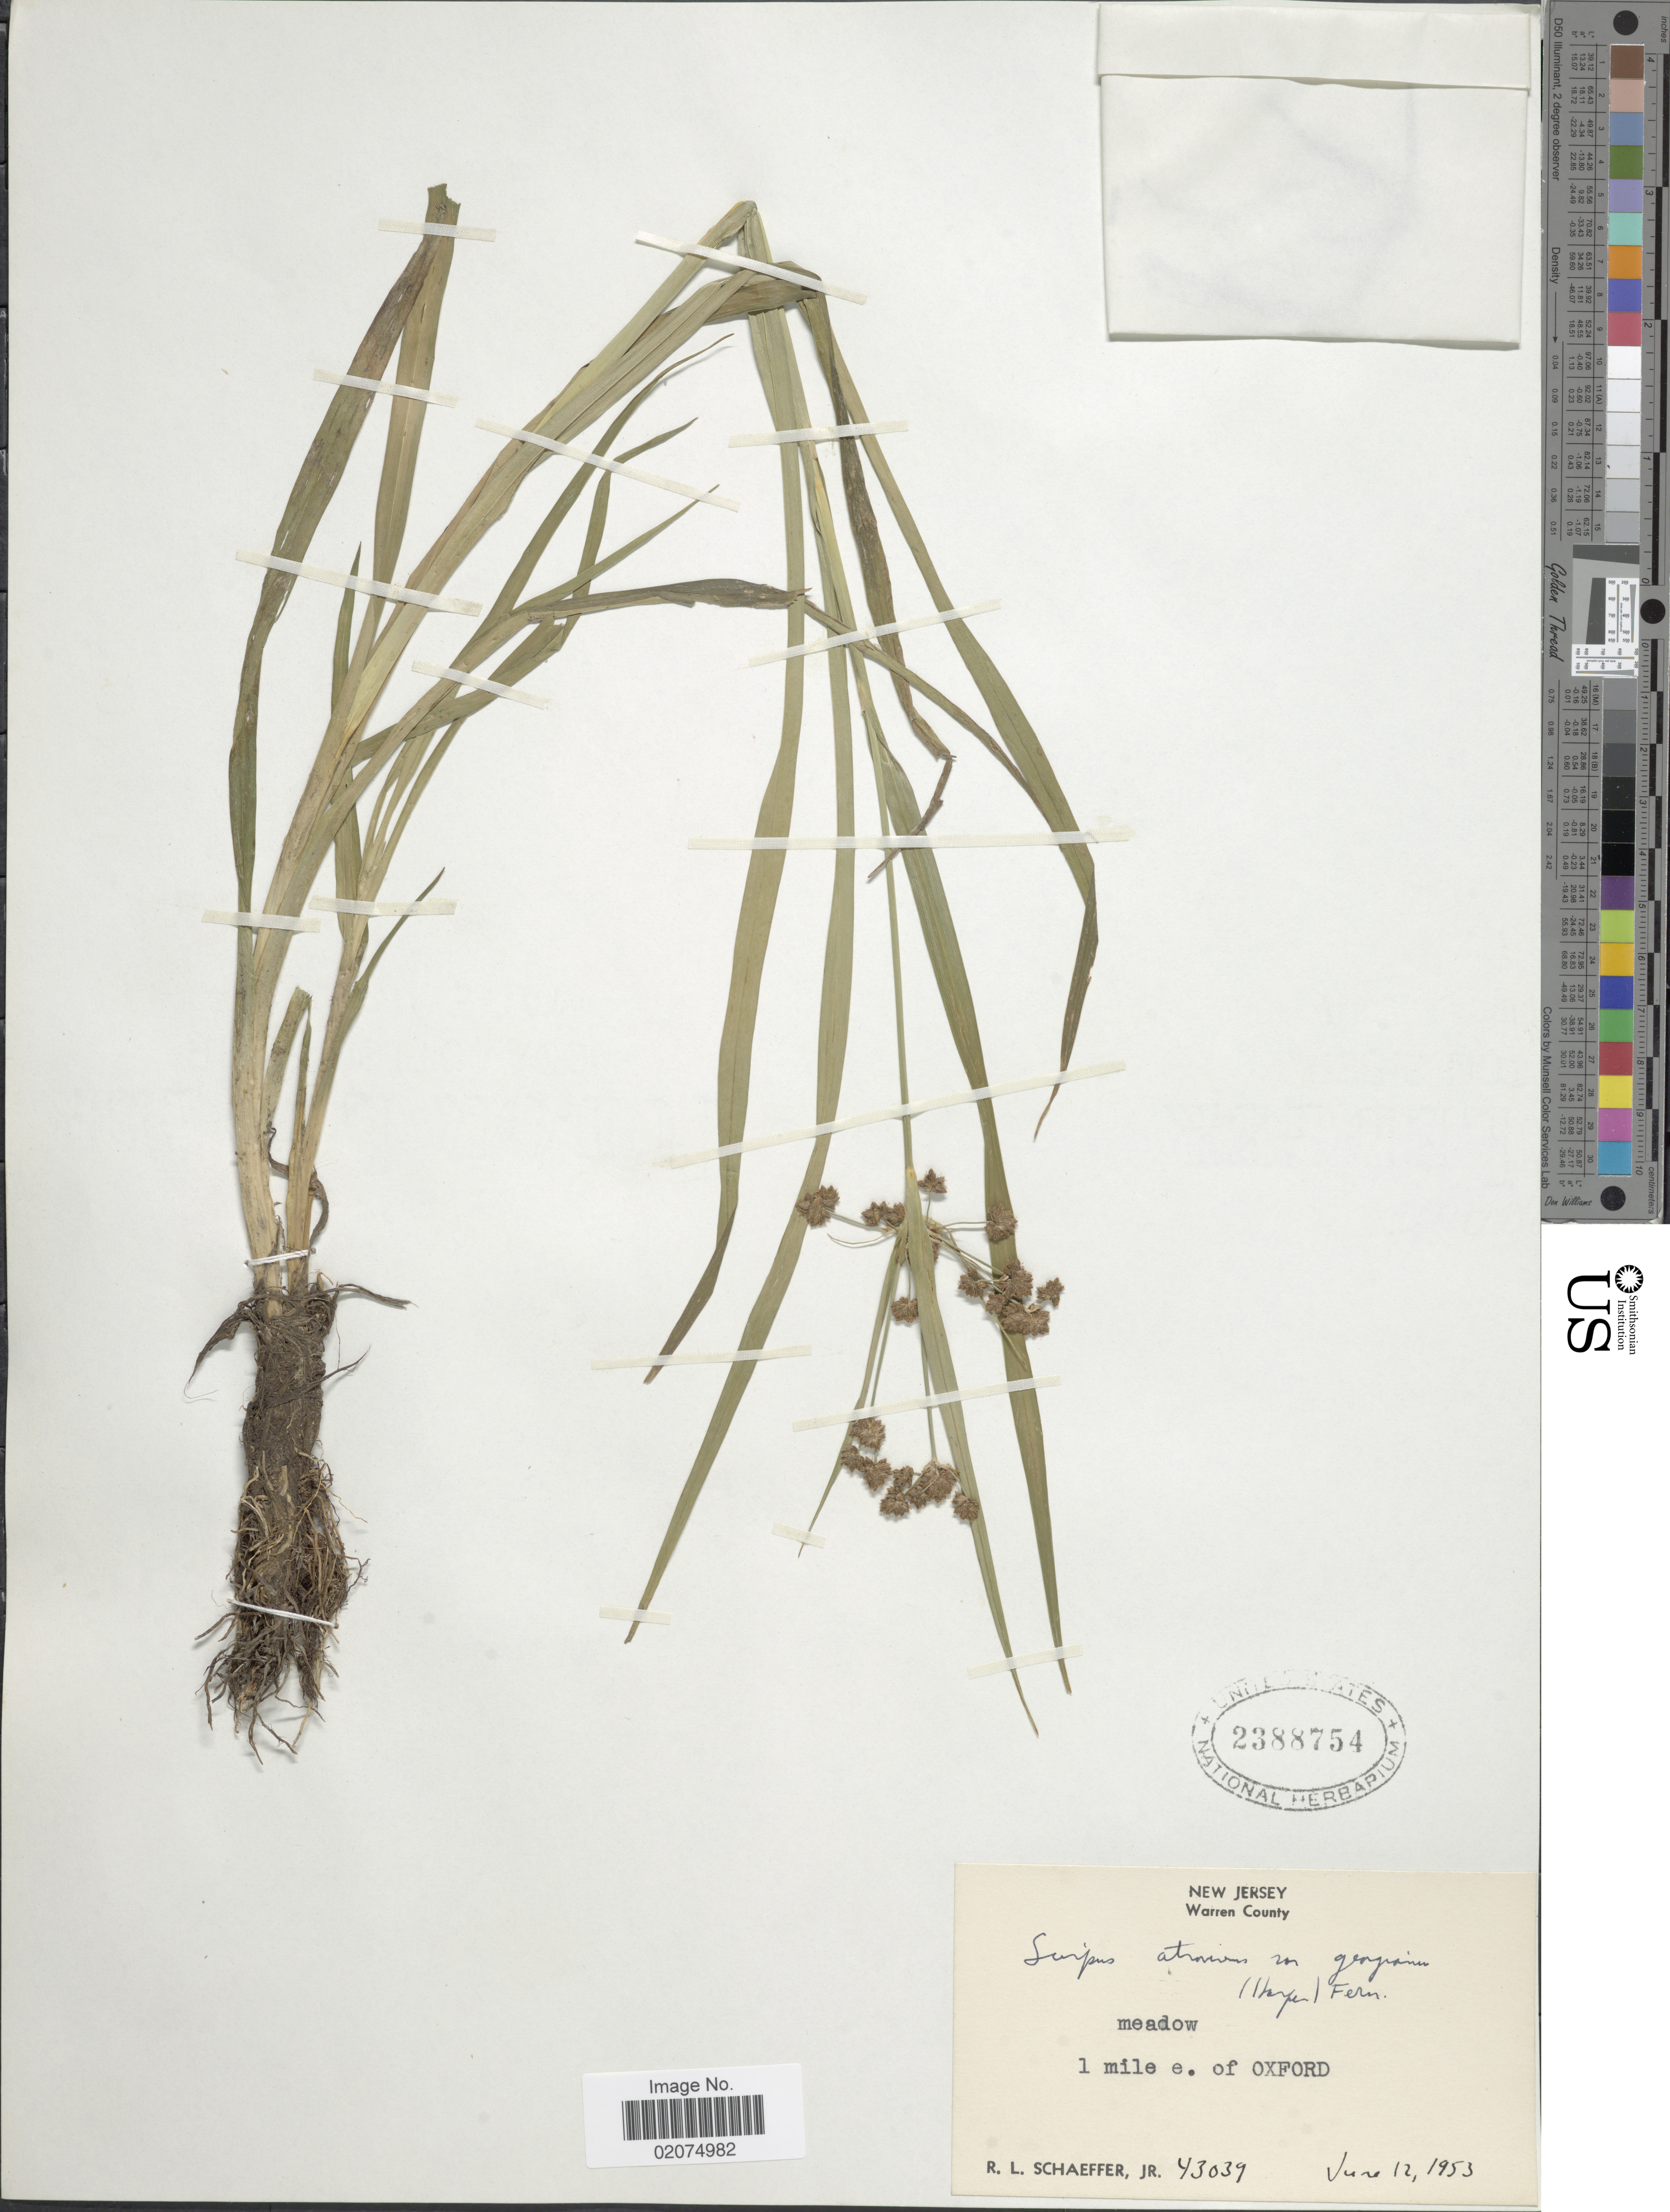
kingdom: Plantae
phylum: Tracheophyta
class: Liliopsida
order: Poales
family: Cyperaceae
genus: Scirpus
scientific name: Scirpus atrovirens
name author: Willd.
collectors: R. L. Schaeffer Jr.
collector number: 43039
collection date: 1953-06-12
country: United States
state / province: New Jersey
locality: Warren County, 1 mile e of Oxford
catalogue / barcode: US 2388754